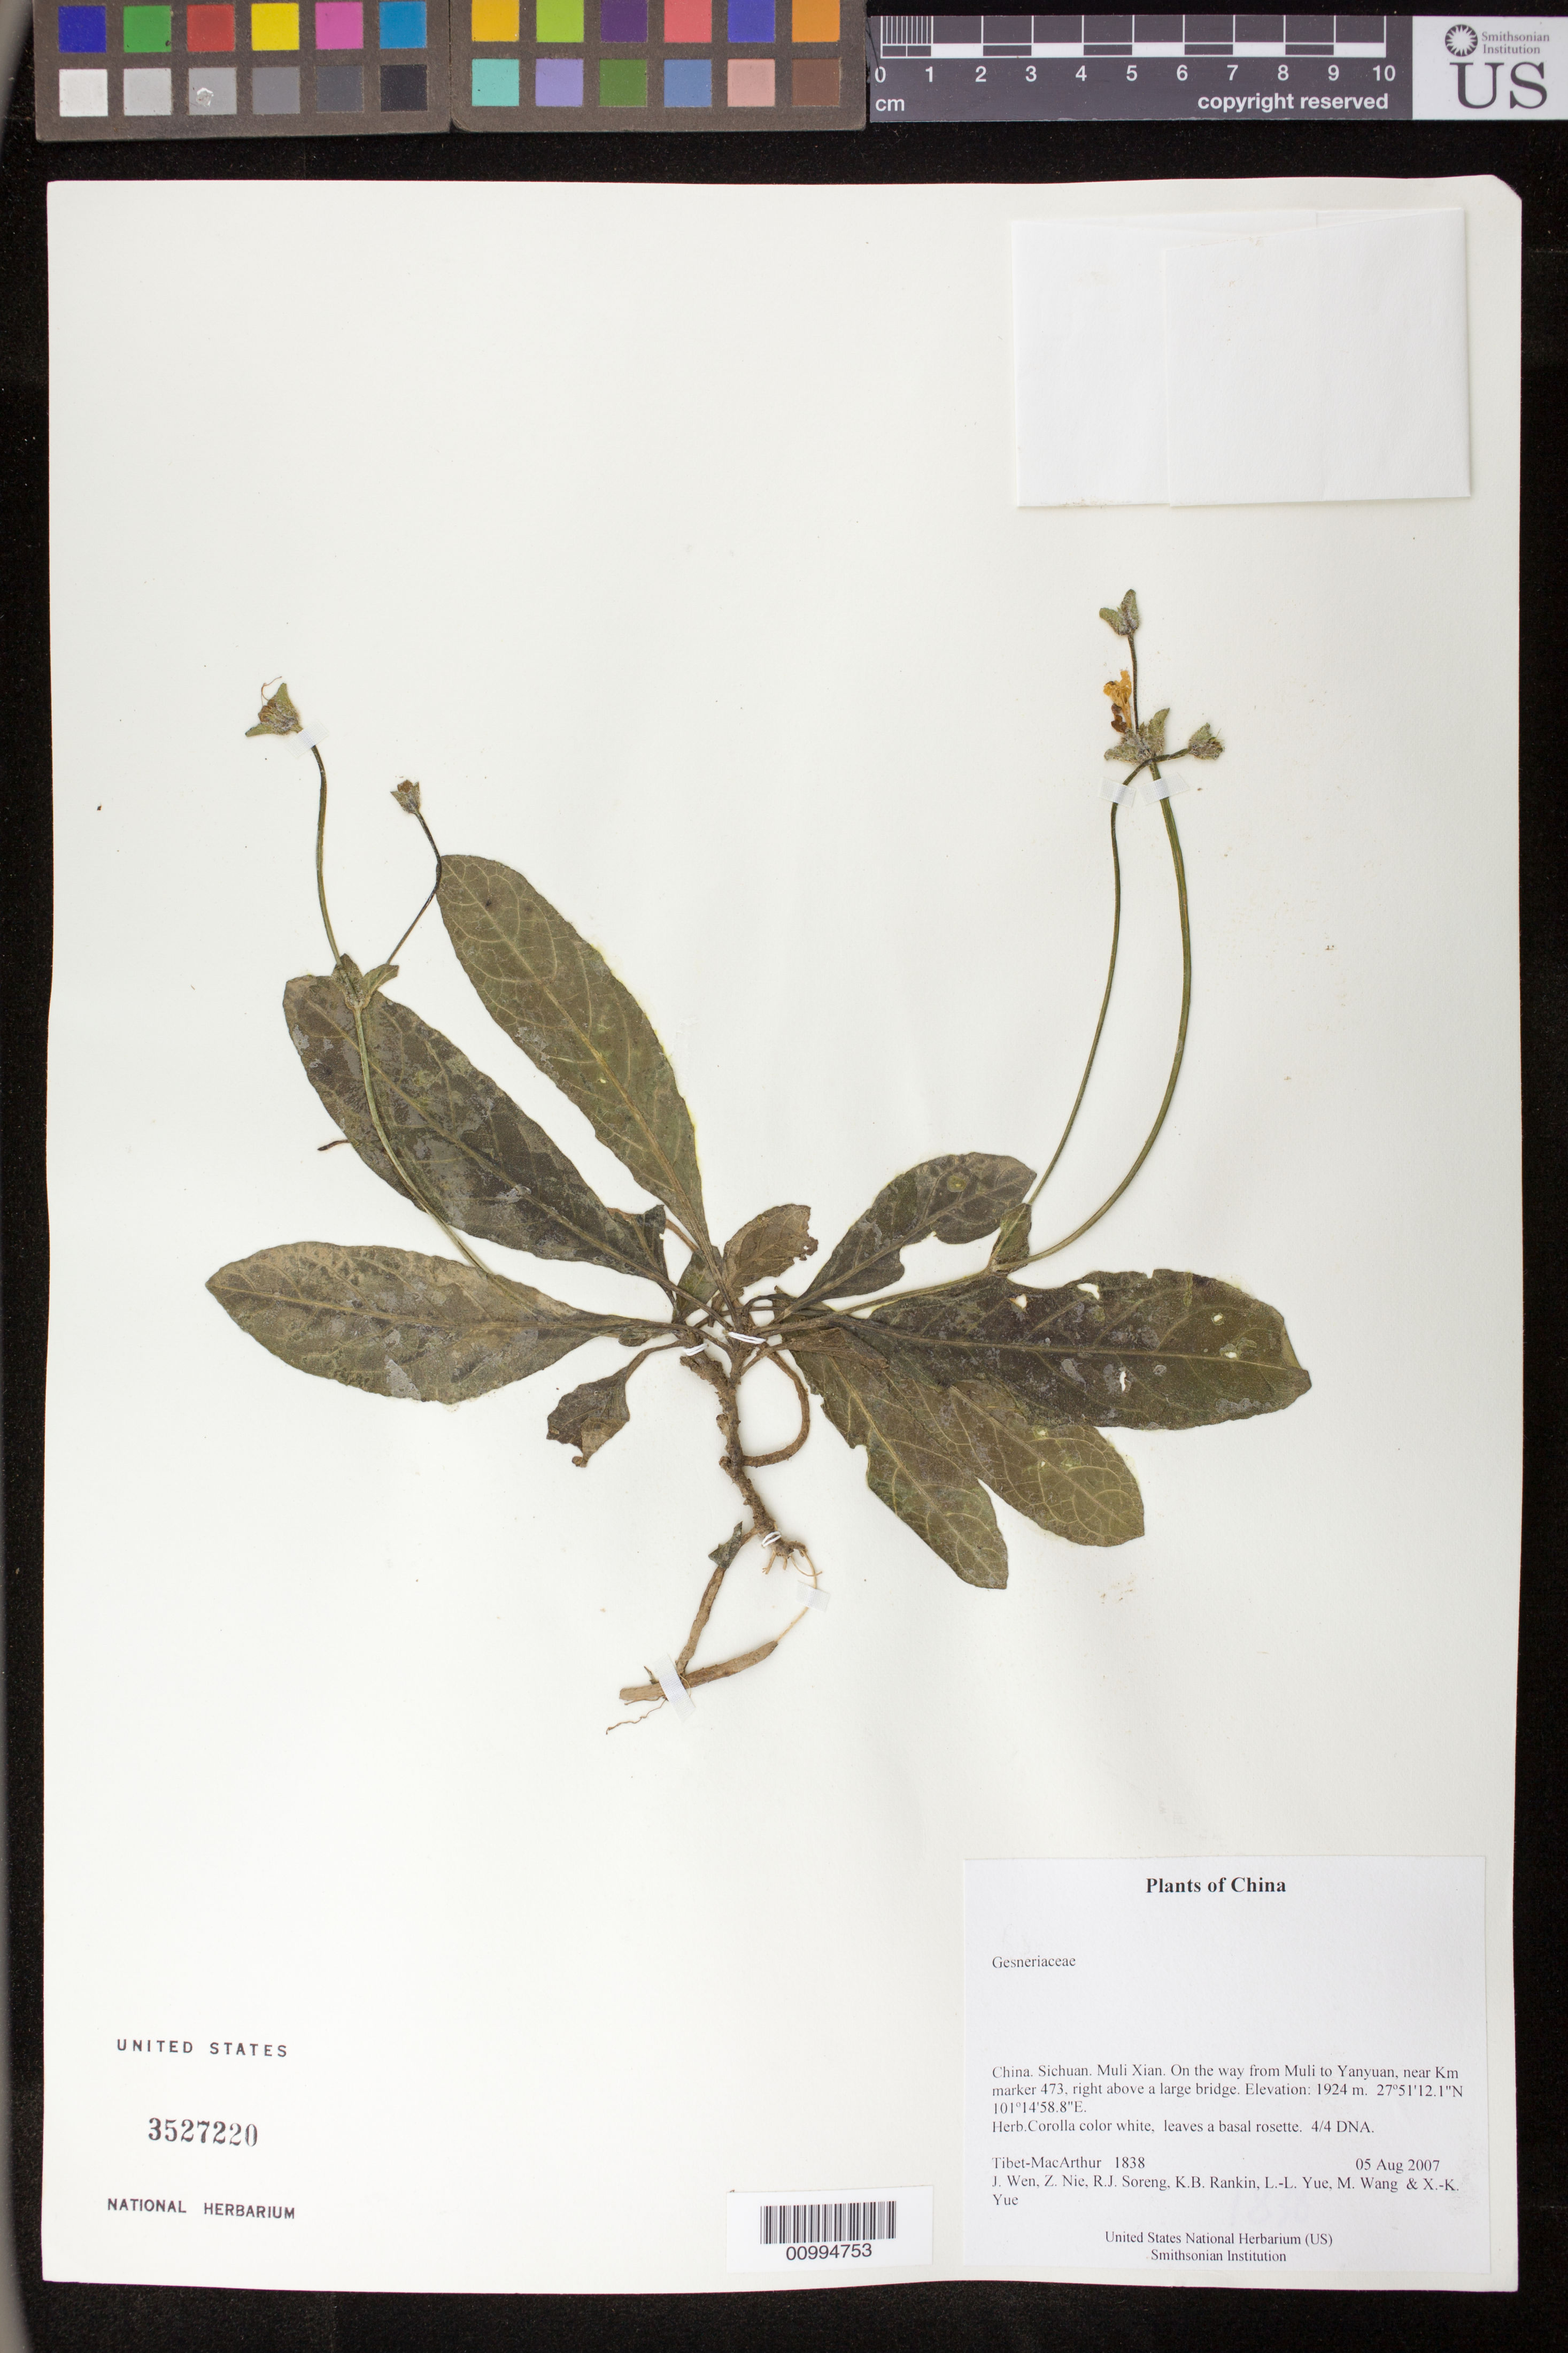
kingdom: Plantae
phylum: Tracheophyta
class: Magnoliopsida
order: Lamiales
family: Gesneriaceae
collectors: Tibet-MacArthur, J. Wen, Z. Nie, R. J. Soreng, K. Rankin, L. Yue, M. Wang & X. Yue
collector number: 1838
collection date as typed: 05 Aug 2007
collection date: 2007-08-05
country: China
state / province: Sichuan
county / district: Muli Xian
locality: On the way from Muli to Yanyuan, near Km marker 473, right above a large bridge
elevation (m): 1924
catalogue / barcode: US 3527220